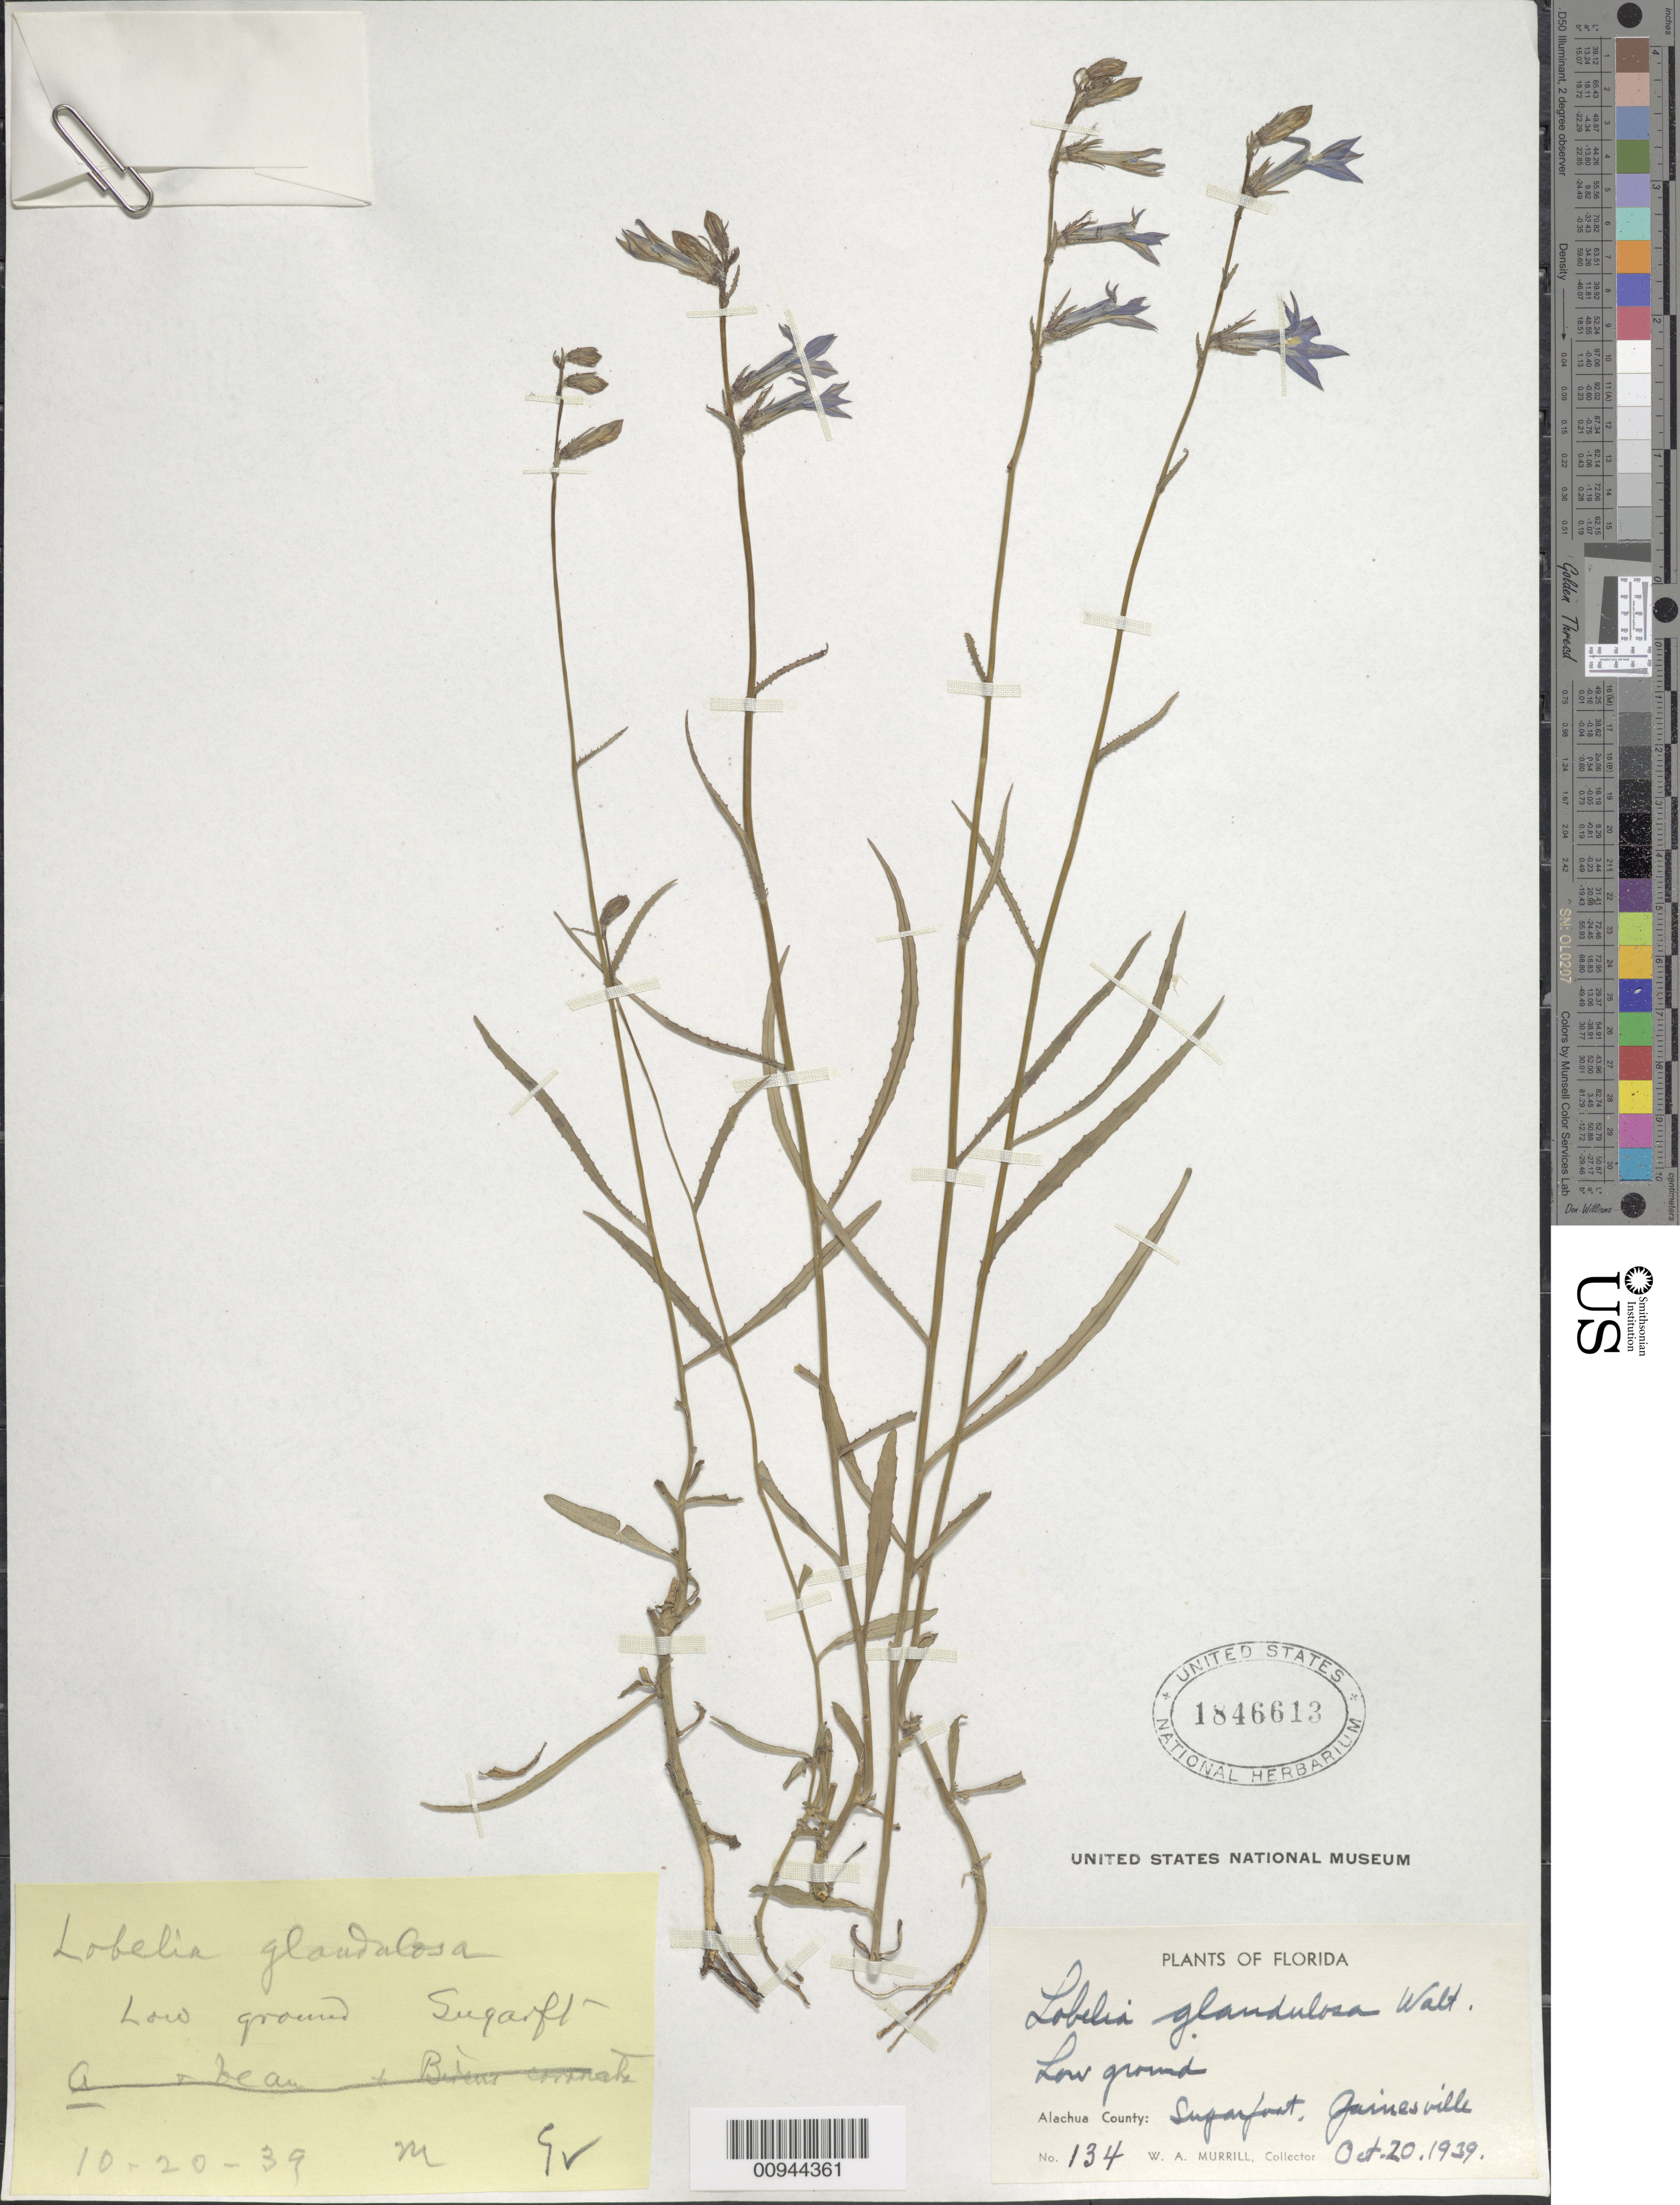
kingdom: Plantae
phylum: Tracheophyta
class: Magnoliopsida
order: Asterales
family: Campanulaceae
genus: Lobelia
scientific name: Lobelia glandulosa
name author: Walter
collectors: W. A. Murrill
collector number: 134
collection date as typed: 20 Oct 1939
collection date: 1939-10-20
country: United States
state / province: Florida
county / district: Alachua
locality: Gainesville, Sugarfoot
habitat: low ground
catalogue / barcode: US 1846613